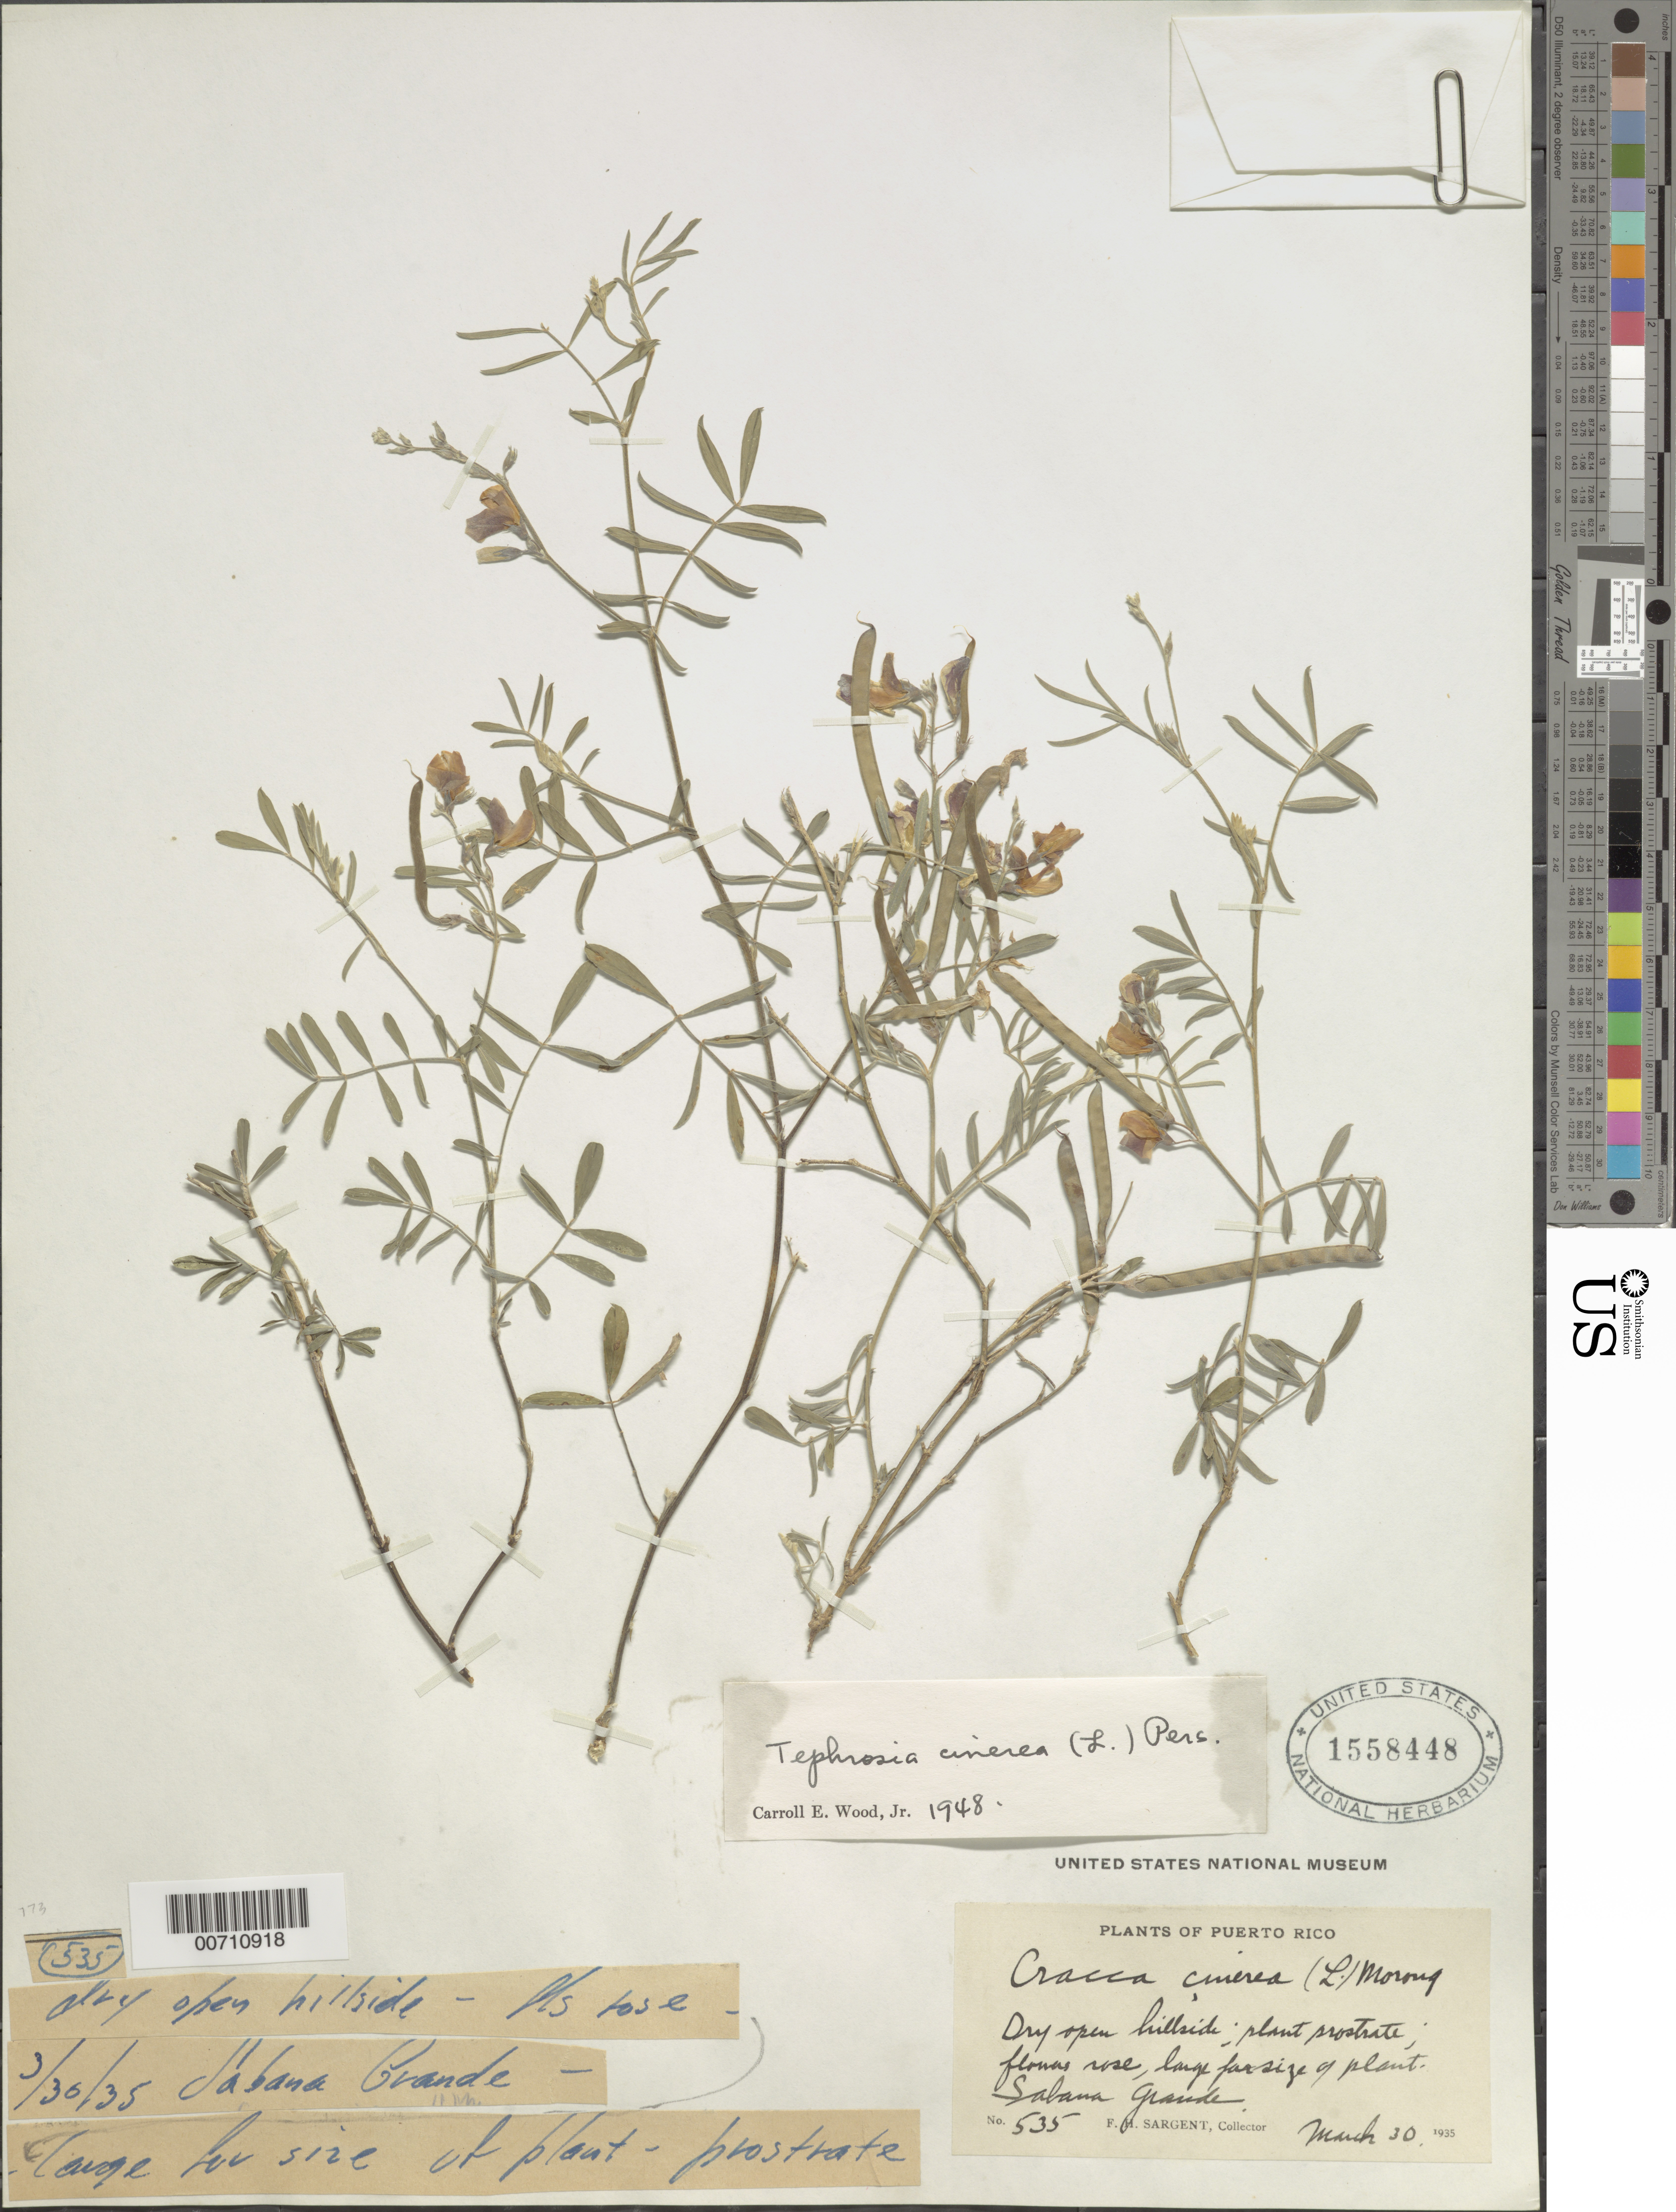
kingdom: Plantae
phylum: Tracheophyta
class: Magnoliopsida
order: Fabales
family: Fabaceae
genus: Tephrosia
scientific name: Tephrosia cinerea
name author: (L.) Pers.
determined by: Wood, C. E., Jr.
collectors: F. H. Sargent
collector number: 535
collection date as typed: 30 Mar 1935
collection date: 1935-03-30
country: Puerto Rico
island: Greater Antilles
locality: Sabana Grande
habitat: Dry open hillside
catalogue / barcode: US 1558448